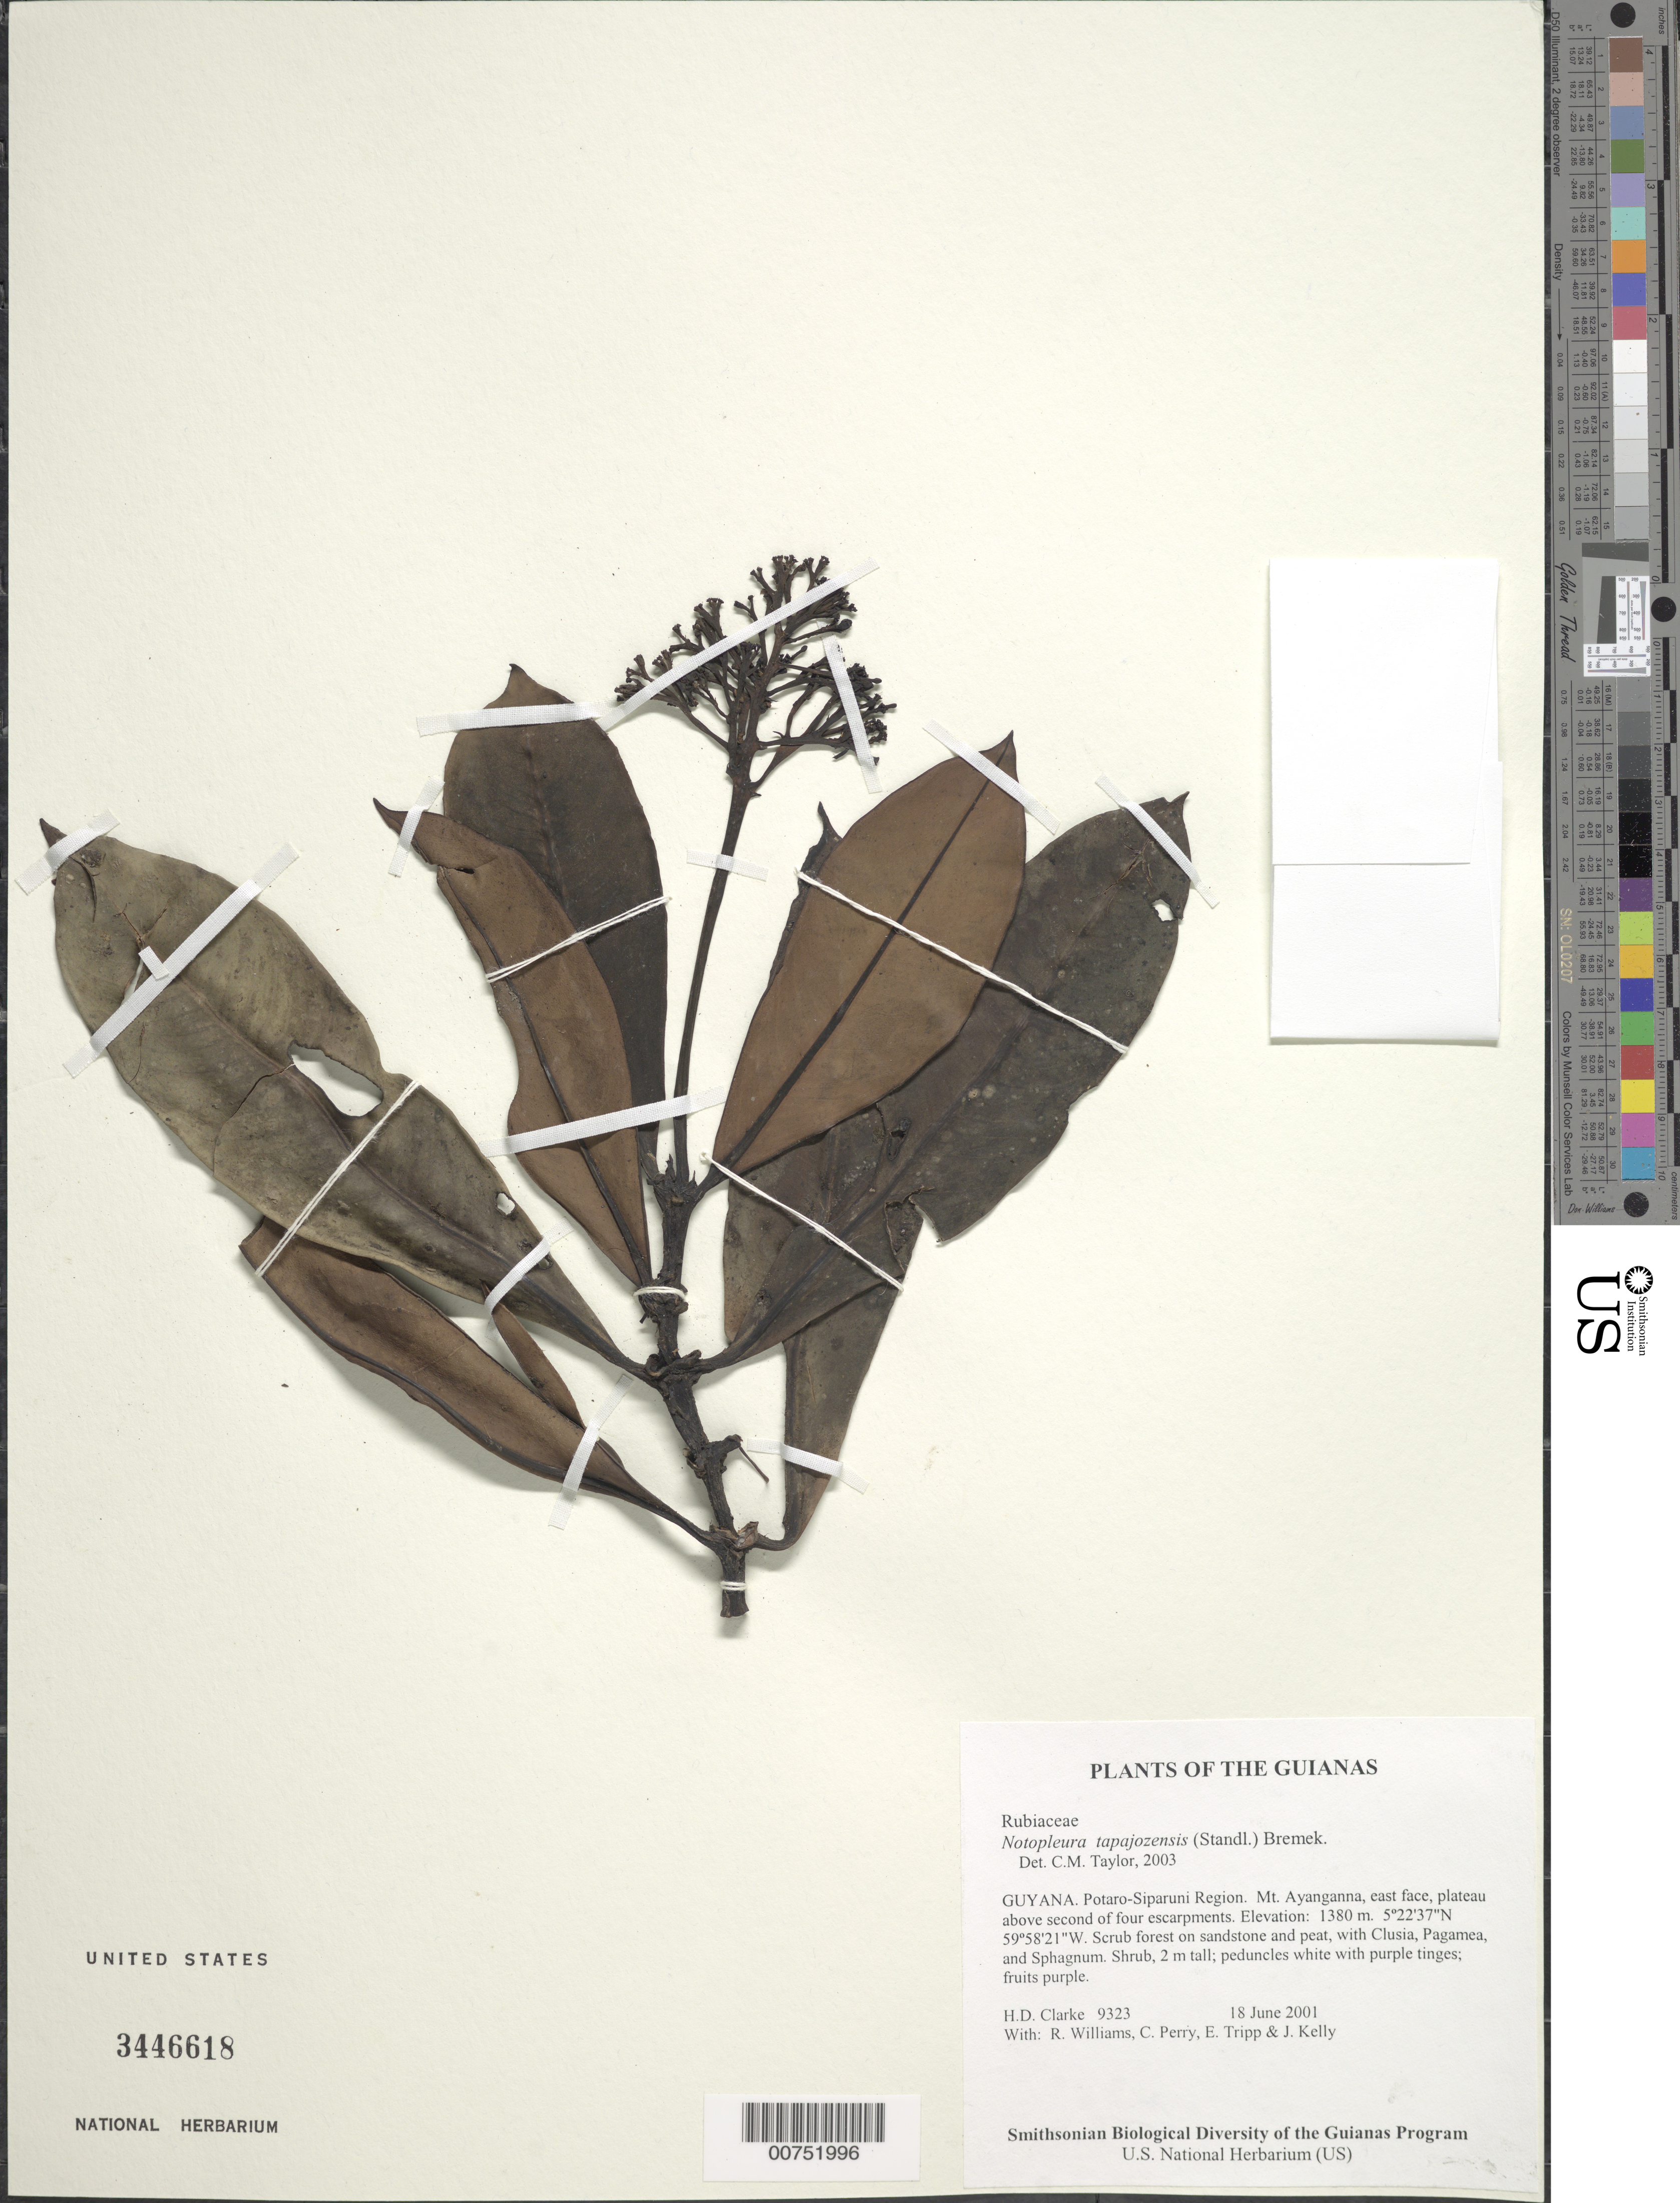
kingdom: Plantae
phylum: Tracheophyta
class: Magnoliopsida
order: Gentianales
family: Rubiaceae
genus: Notopleura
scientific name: Notopleura tapajozensis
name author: (Standl.) Bremek.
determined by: Taylor, Charlotte M.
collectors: H. D. Clarke, R. Williams, C. Perry, E. Tripp & J. Kelly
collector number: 9323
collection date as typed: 18 June 2001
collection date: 2001-06-18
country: Guyana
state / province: Potaro-Siparuni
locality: Mt. Ayanganna, east face, plateau above second of four escarpments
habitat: Scrub forest on sandstone and peat, with Clusia, Pagamea, and Sphagnum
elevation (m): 1380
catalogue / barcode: US 3446618